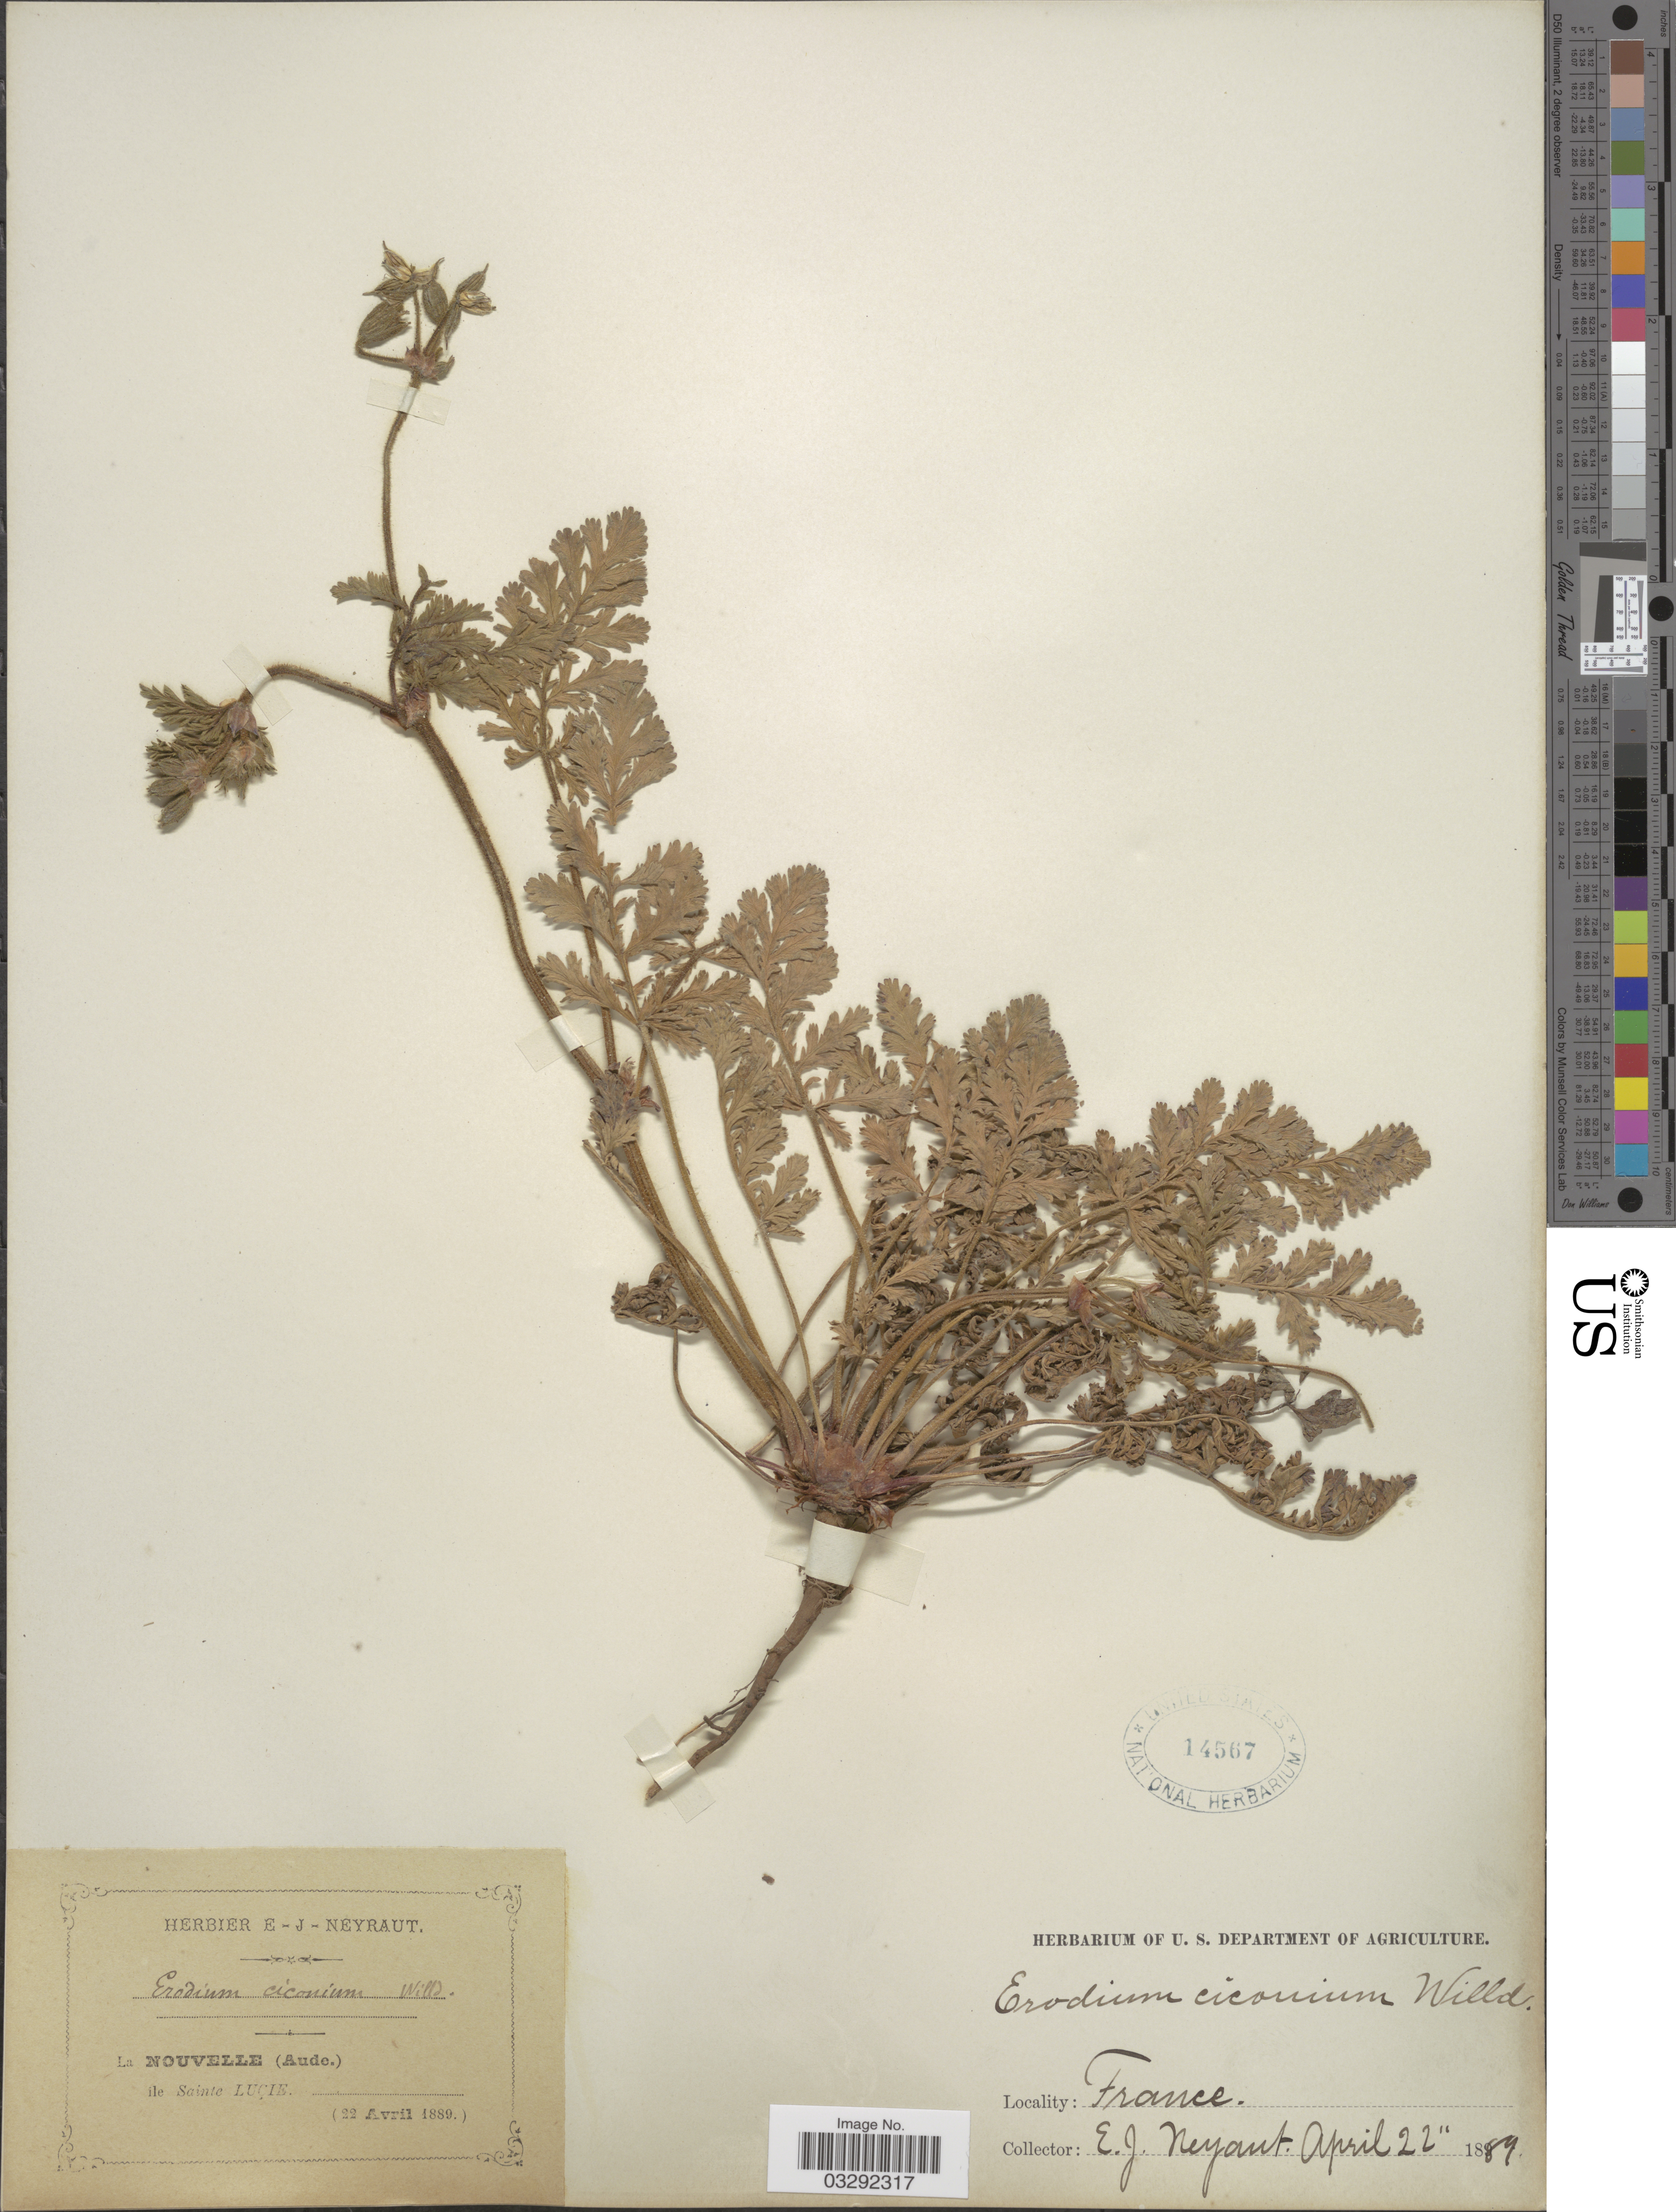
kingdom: Plantae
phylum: Tracheophyta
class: Magnoliopsida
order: Geraniales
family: Geraniaceae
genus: Erodium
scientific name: Erodium ciconium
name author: (L.) L'Hér.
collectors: E. Neyraut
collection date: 1889-04-22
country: France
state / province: Occitanie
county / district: Aude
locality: La Nouvelle (Aude.) Ile Sainte Lucie.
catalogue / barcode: US 14567